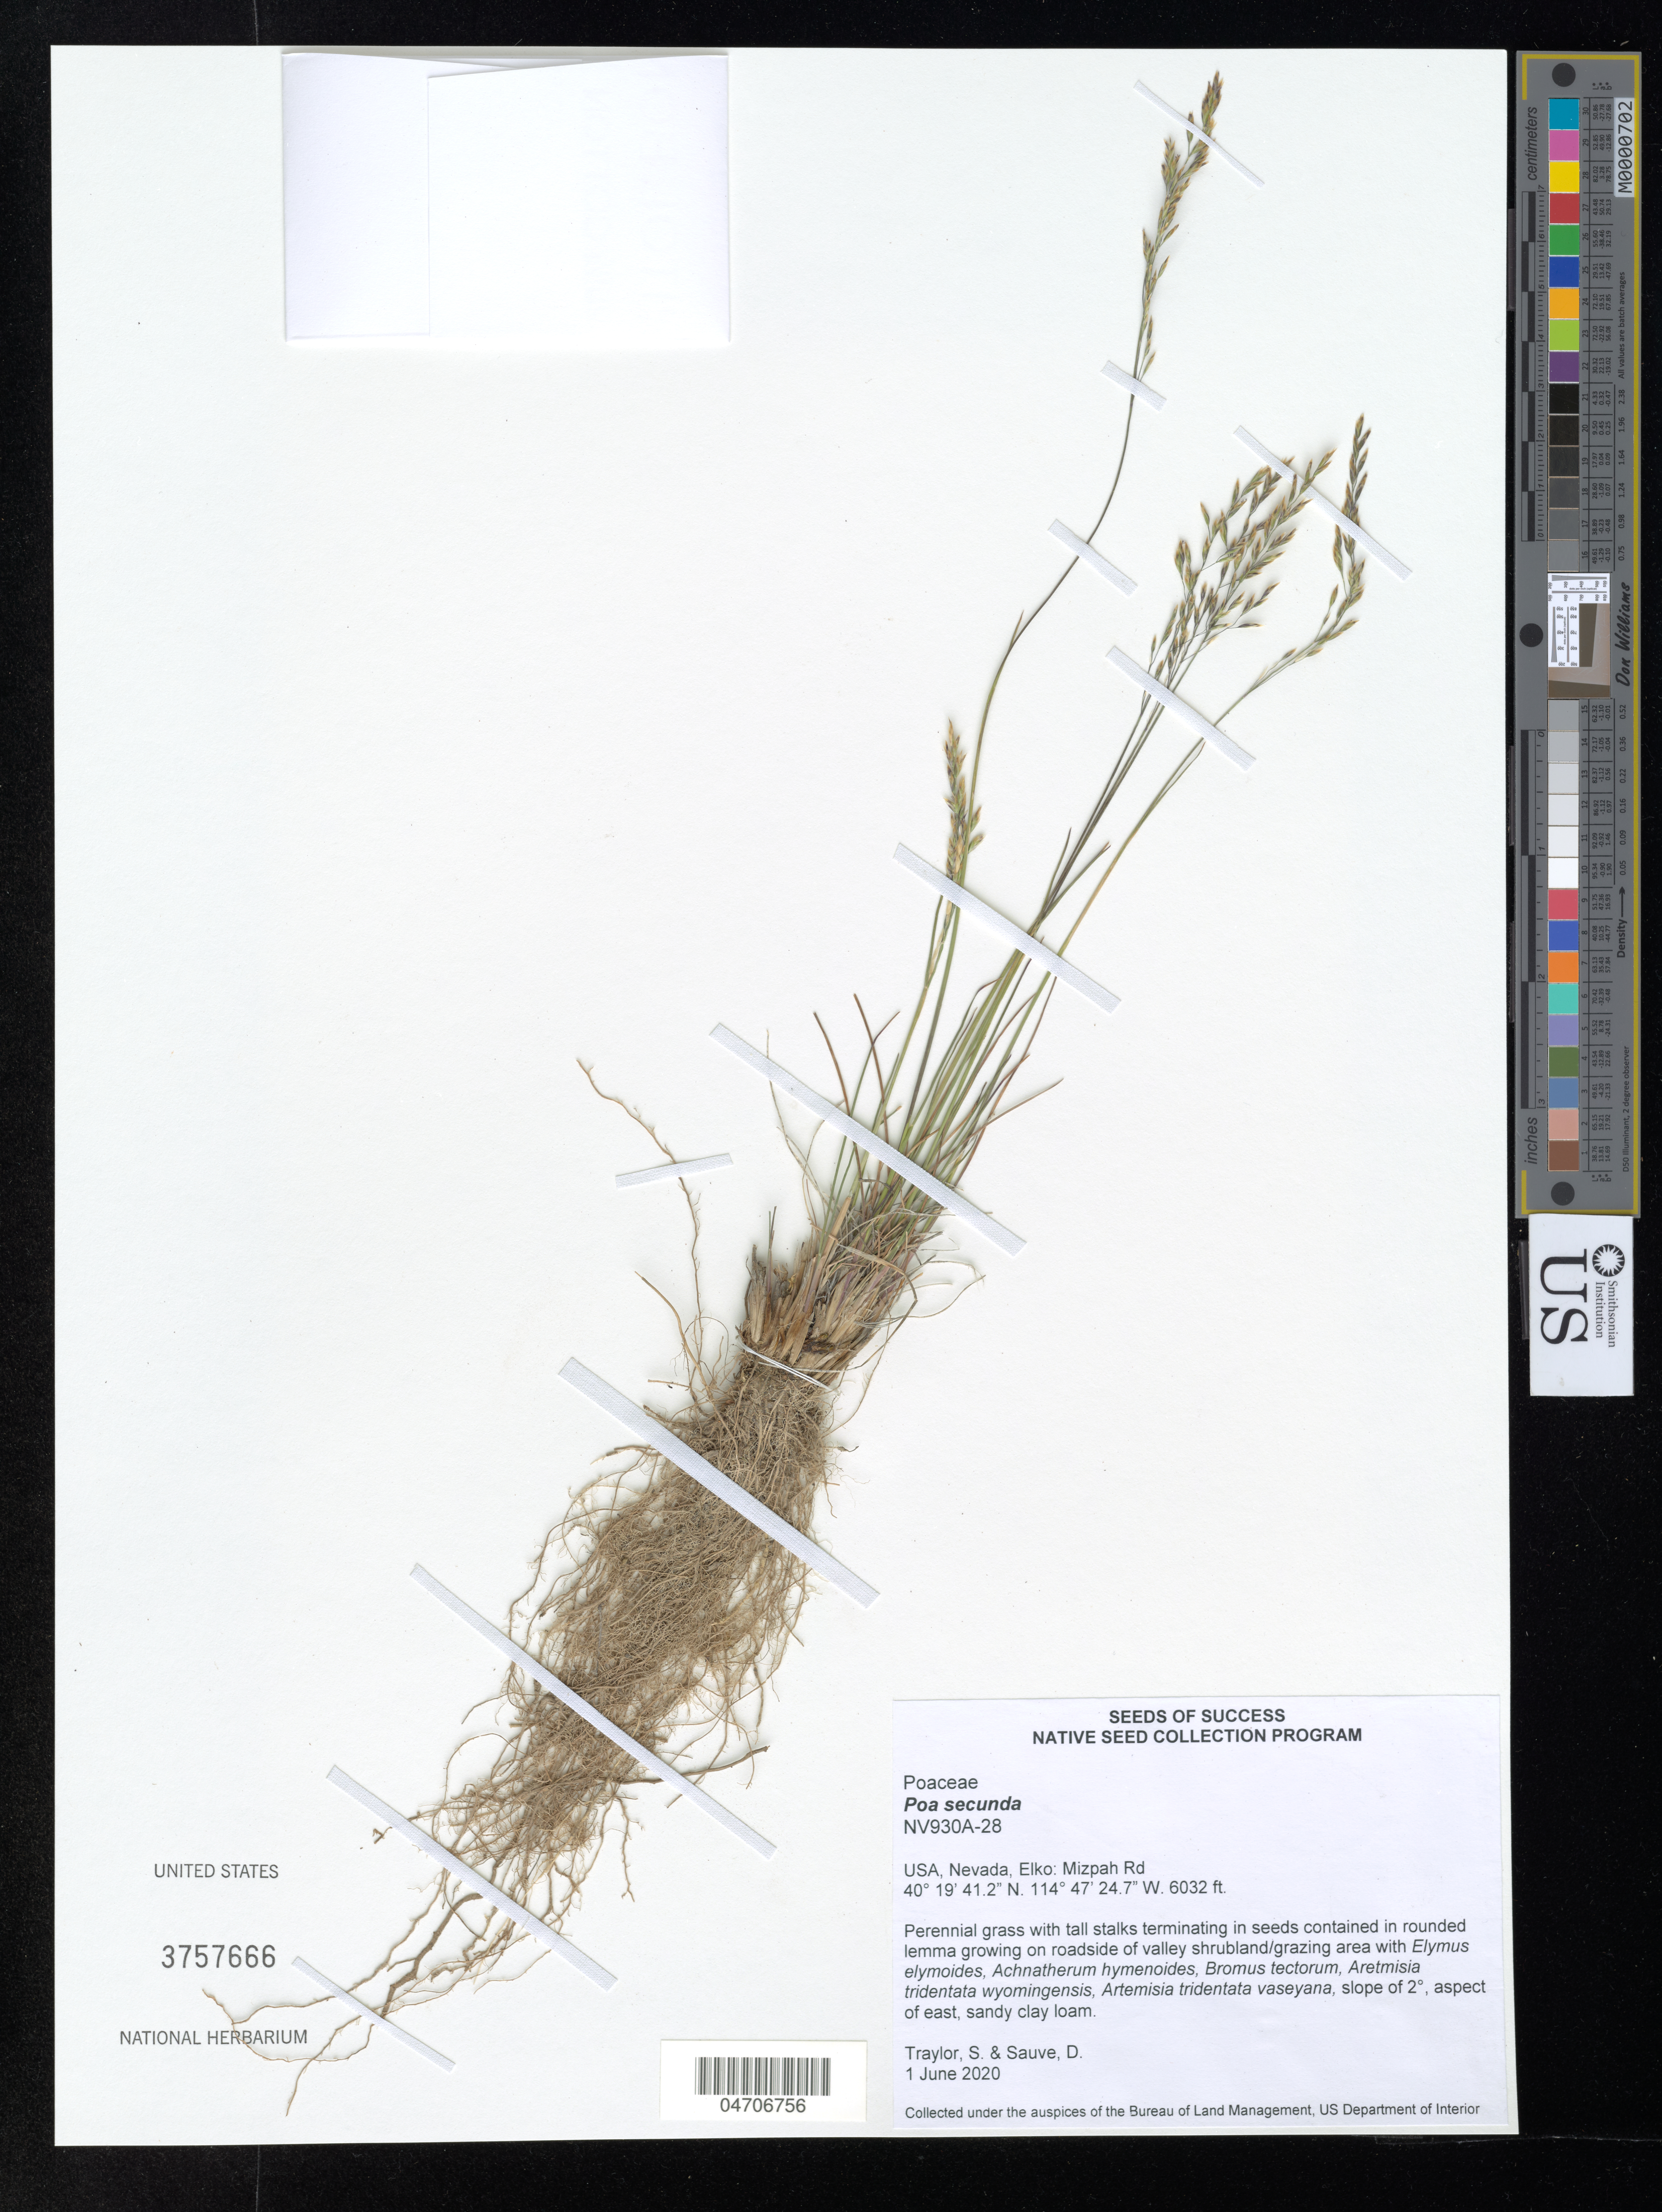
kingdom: Plantae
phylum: Tracheophyta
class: Liliopsida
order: Poales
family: Poaceae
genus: Poa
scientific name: Poa secunda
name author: J. Presl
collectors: J. Whitlock & D. Sauve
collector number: NV930A-28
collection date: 2020-06-01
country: United States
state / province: Nevada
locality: Elko: Mizpah Rd.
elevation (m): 1839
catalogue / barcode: US 3757666